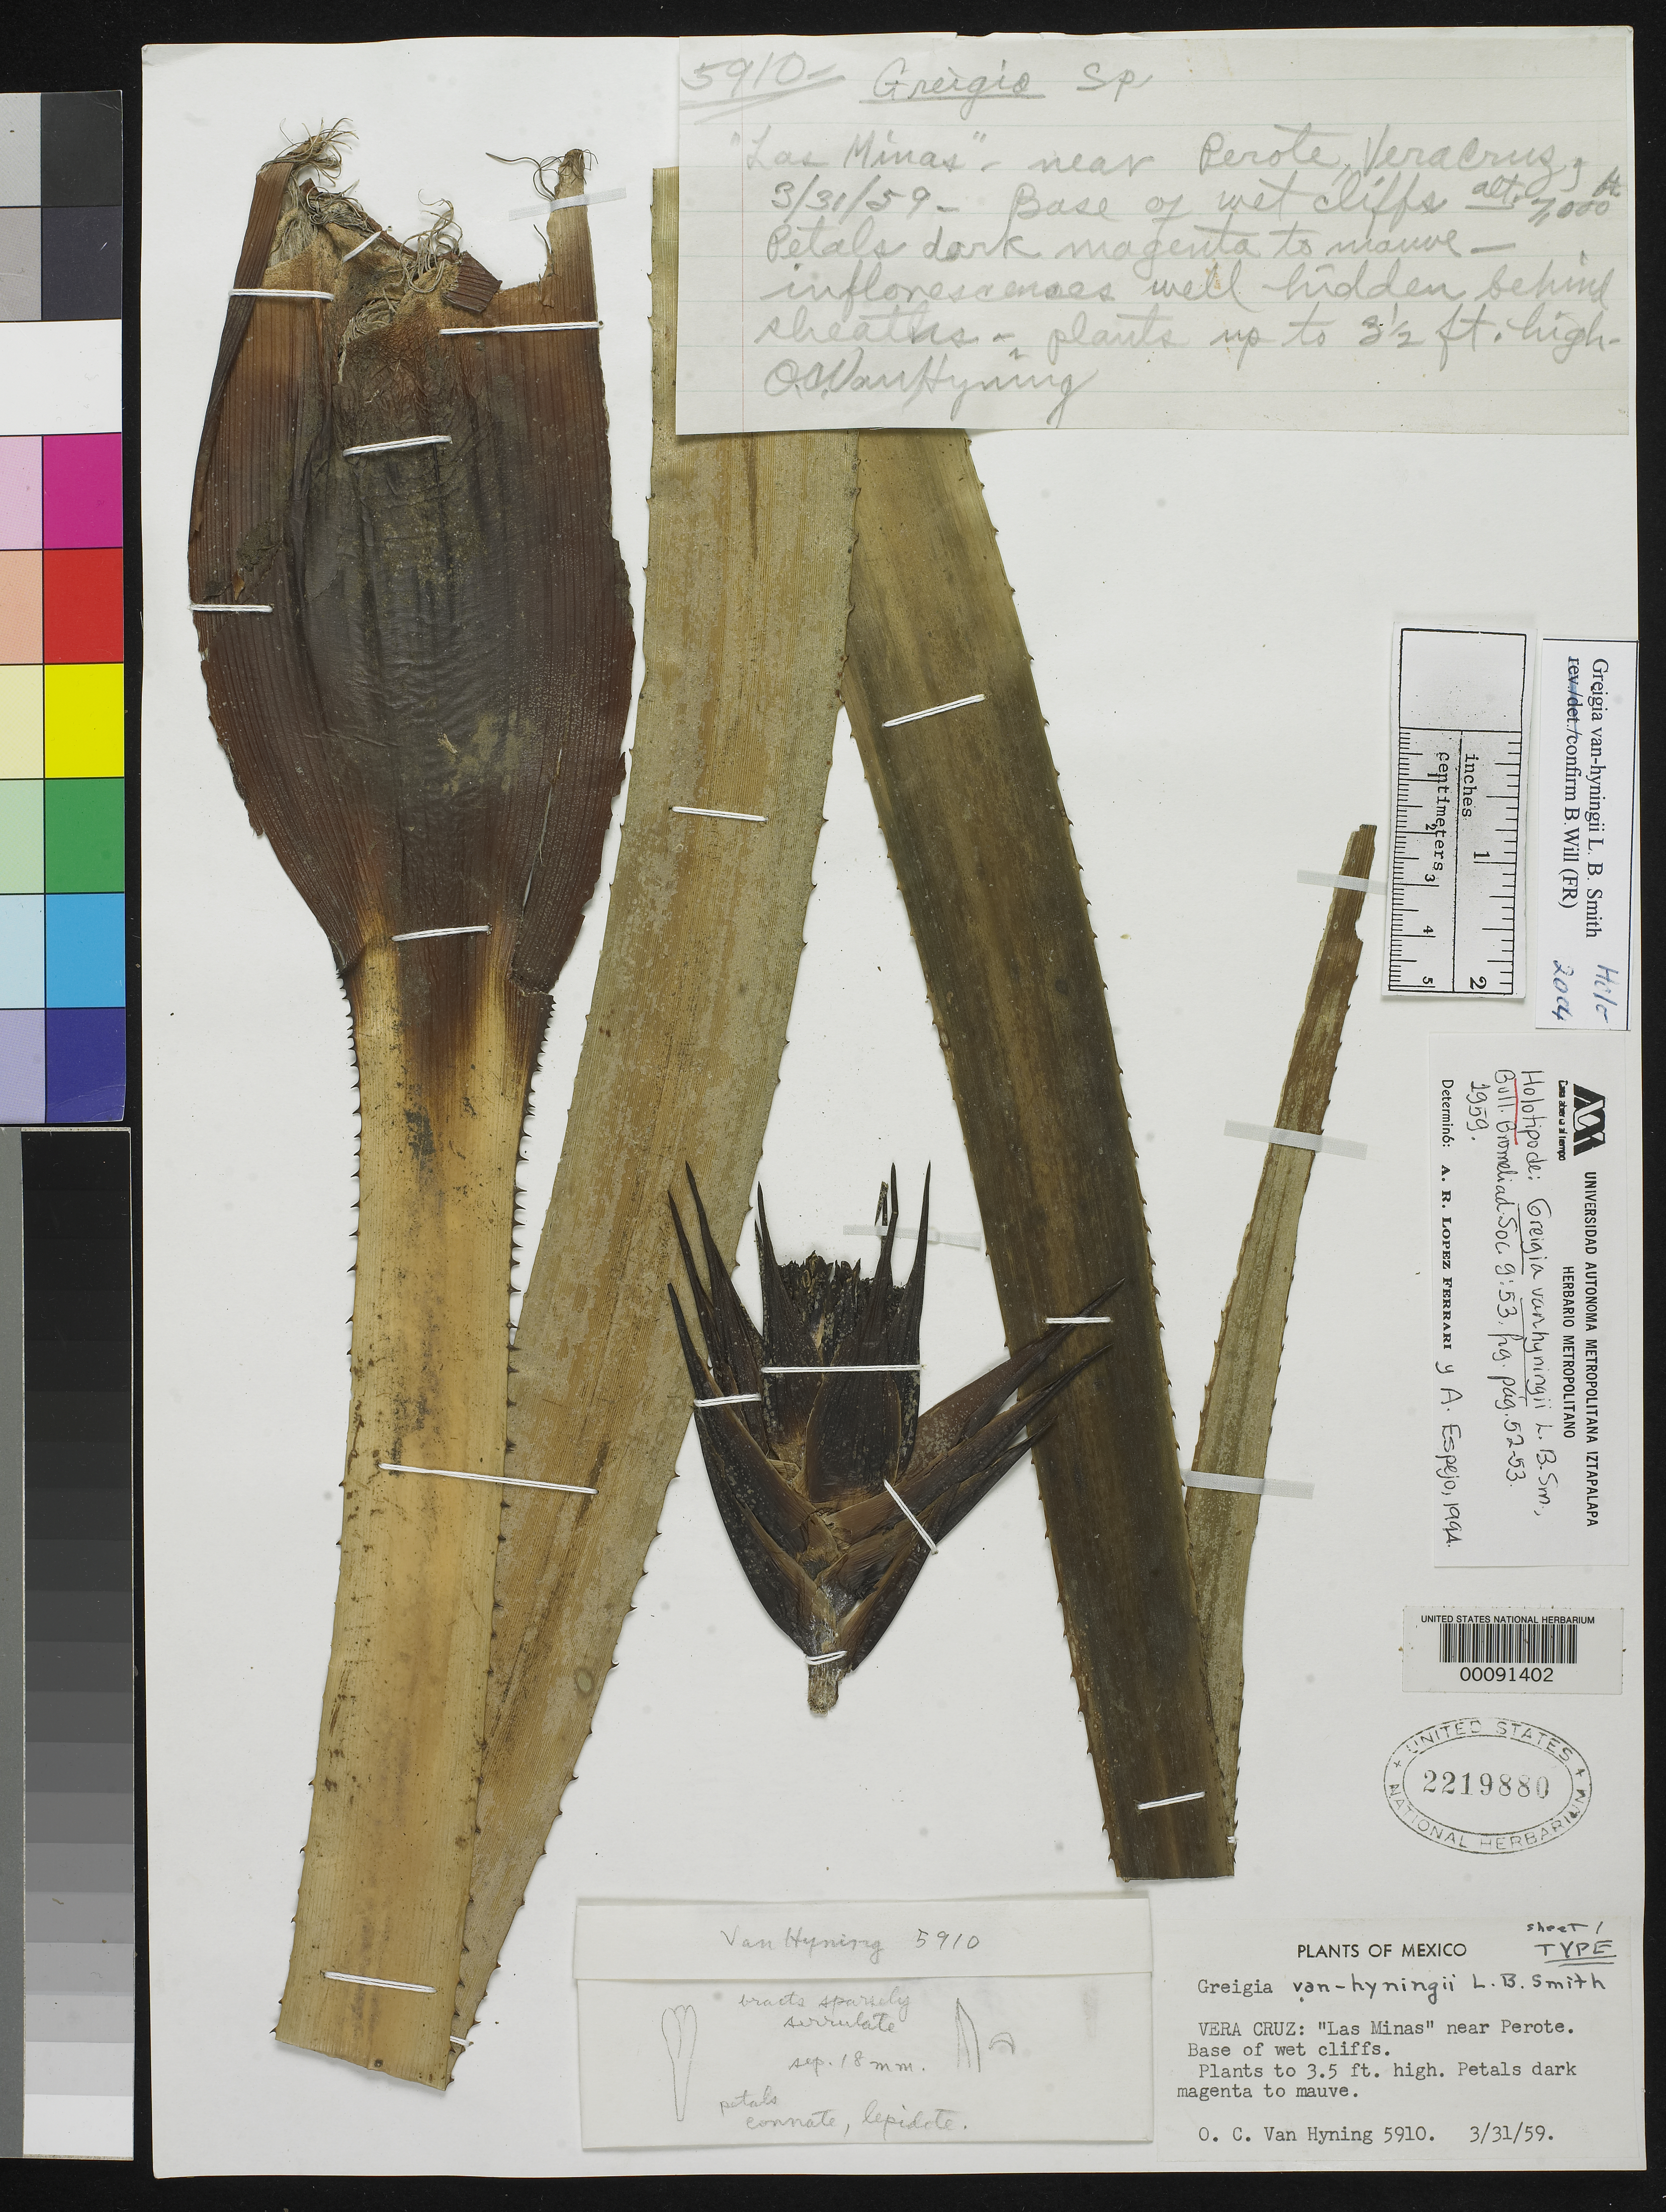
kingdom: Plantae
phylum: Tracheophyta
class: Liliopsida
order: Poales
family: Bromeliaceae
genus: Greigia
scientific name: Greigia van-hyningii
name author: L.B. Sm.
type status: Holotype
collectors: O. Van Hyning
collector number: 5910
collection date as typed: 31 Mar 1959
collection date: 1959-03-31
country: Mexico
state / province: Veracruz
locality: "Las Minas" near Perote.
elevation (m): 2100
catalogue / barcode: US 2219880